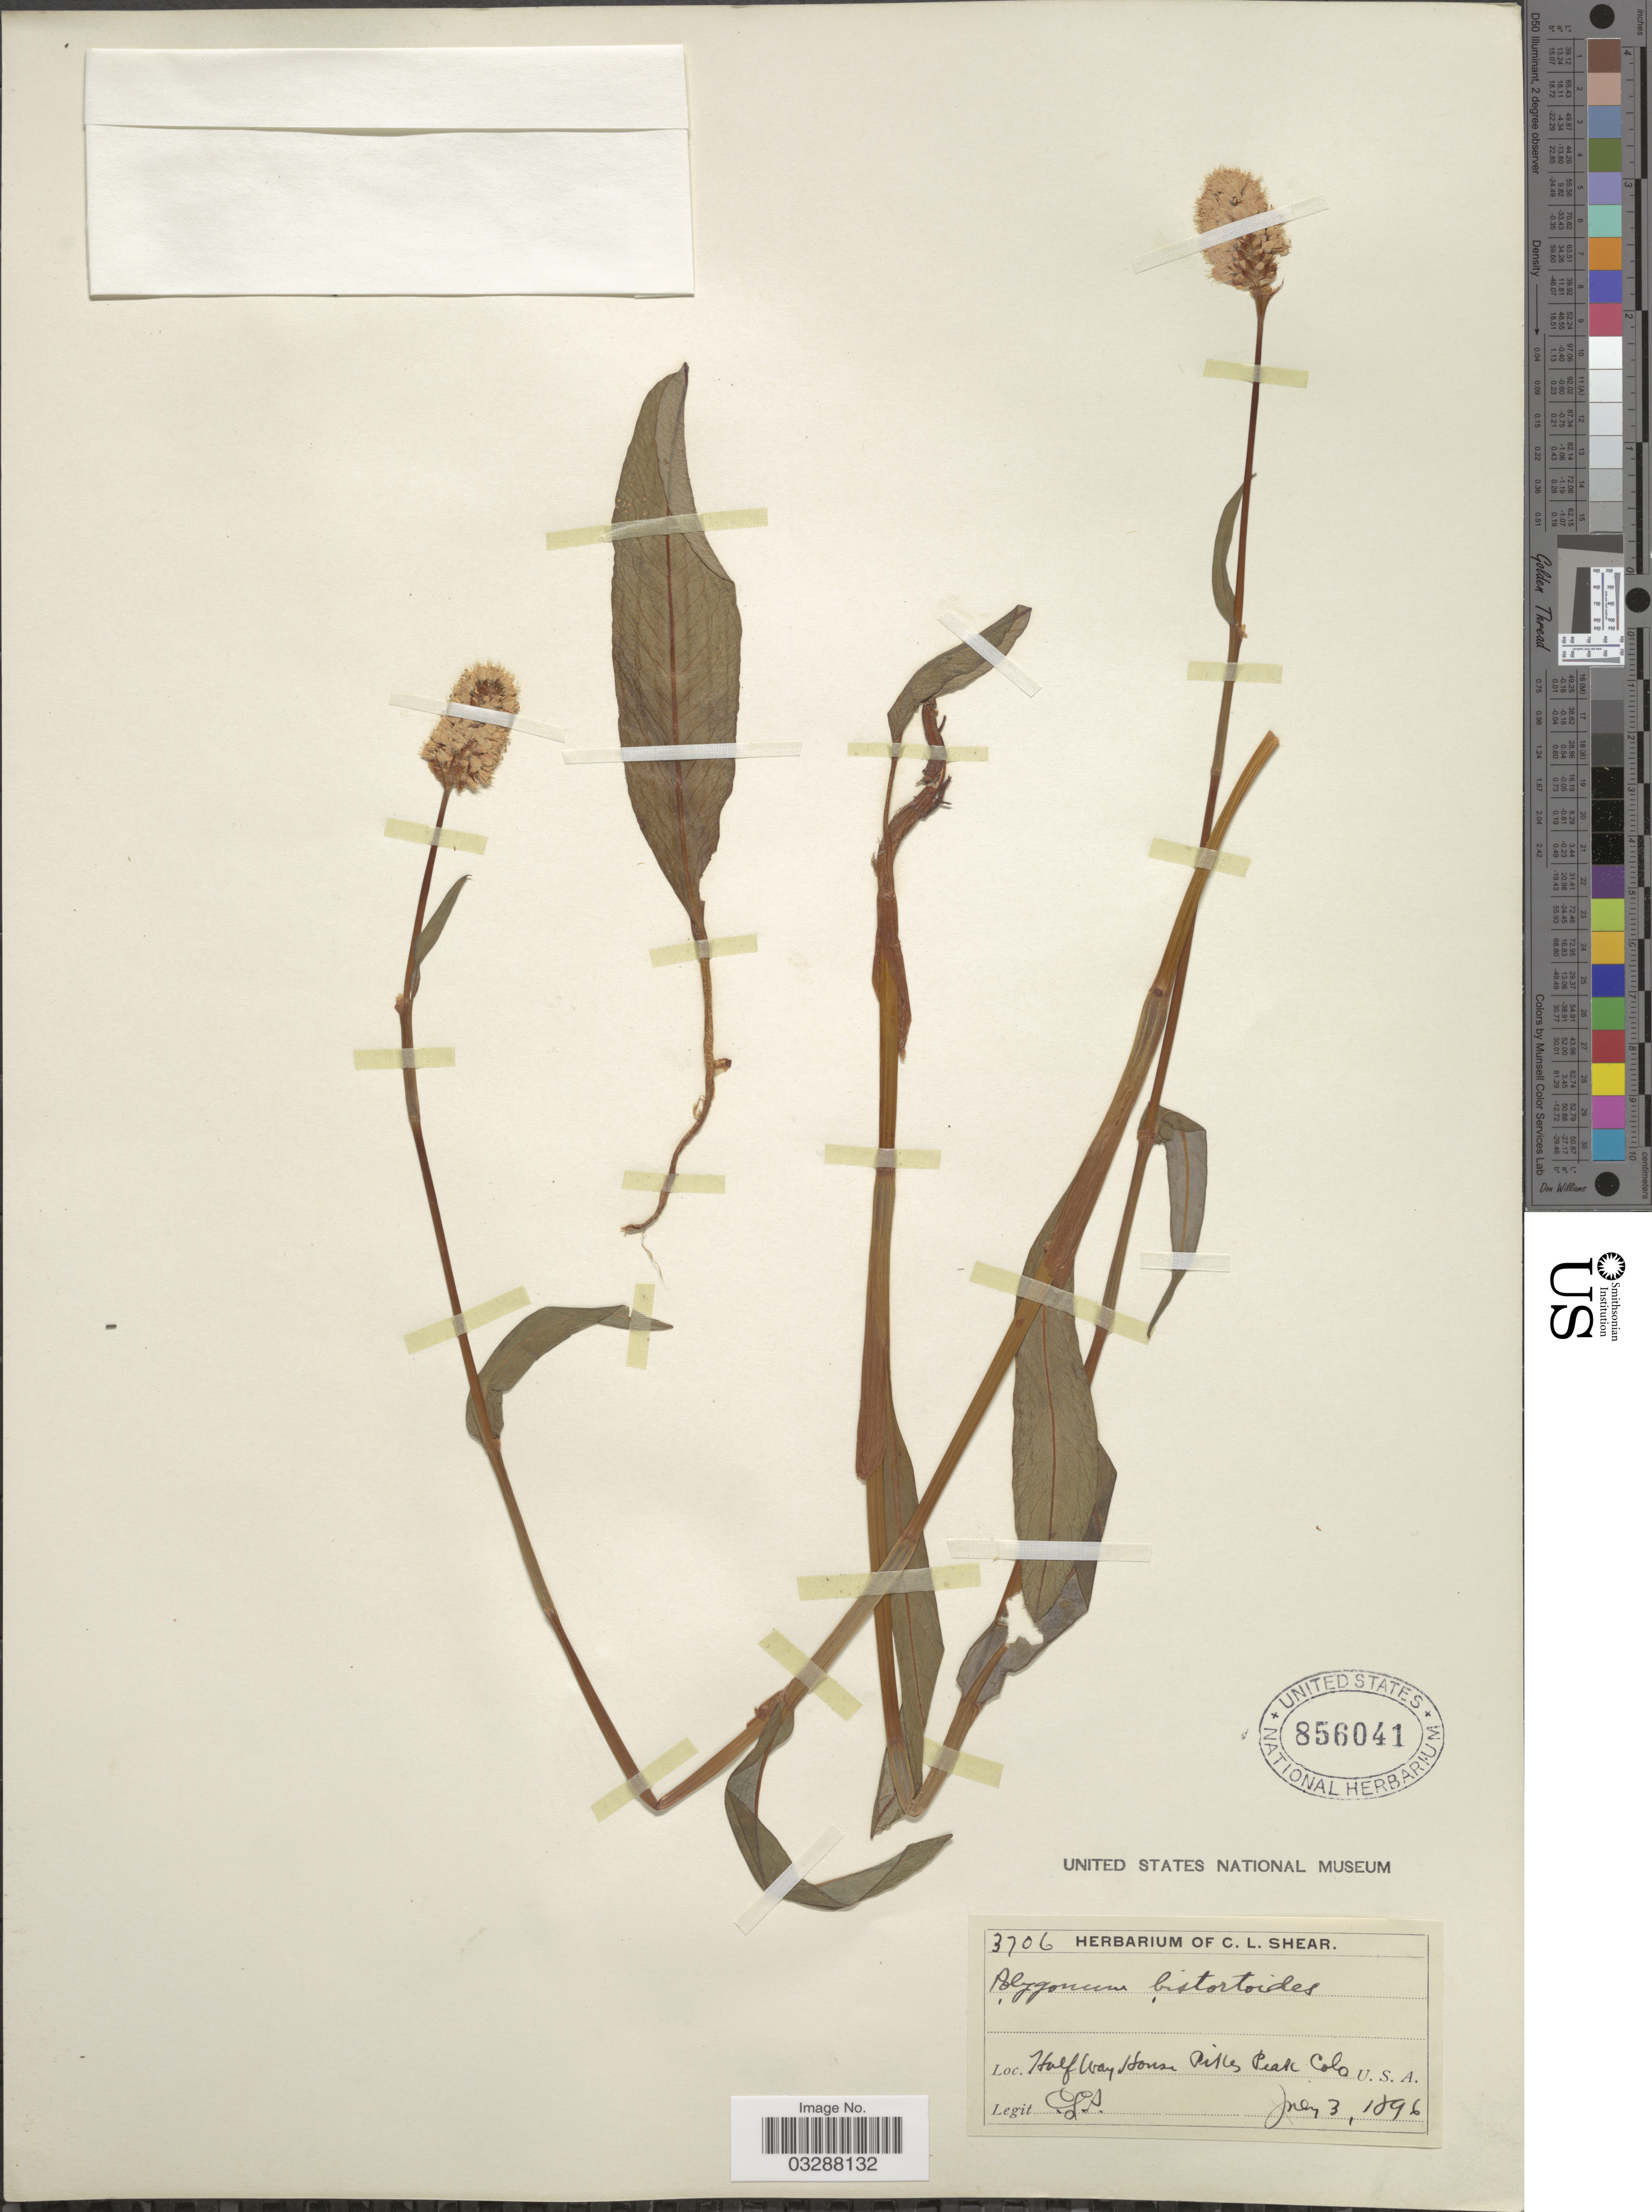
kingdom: Plantae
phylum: Tracheophyta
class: Magnoliopsida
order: Caryophyllales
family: Polygonaceae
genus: Bistorta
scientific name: Bistorta bistortoides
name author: (Pursh) Small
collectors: C. L. Shear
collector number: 3706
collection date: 1896-07-03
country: United States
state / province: Colorado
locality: Halfway House Pikes Peak.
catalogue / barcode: US 856041